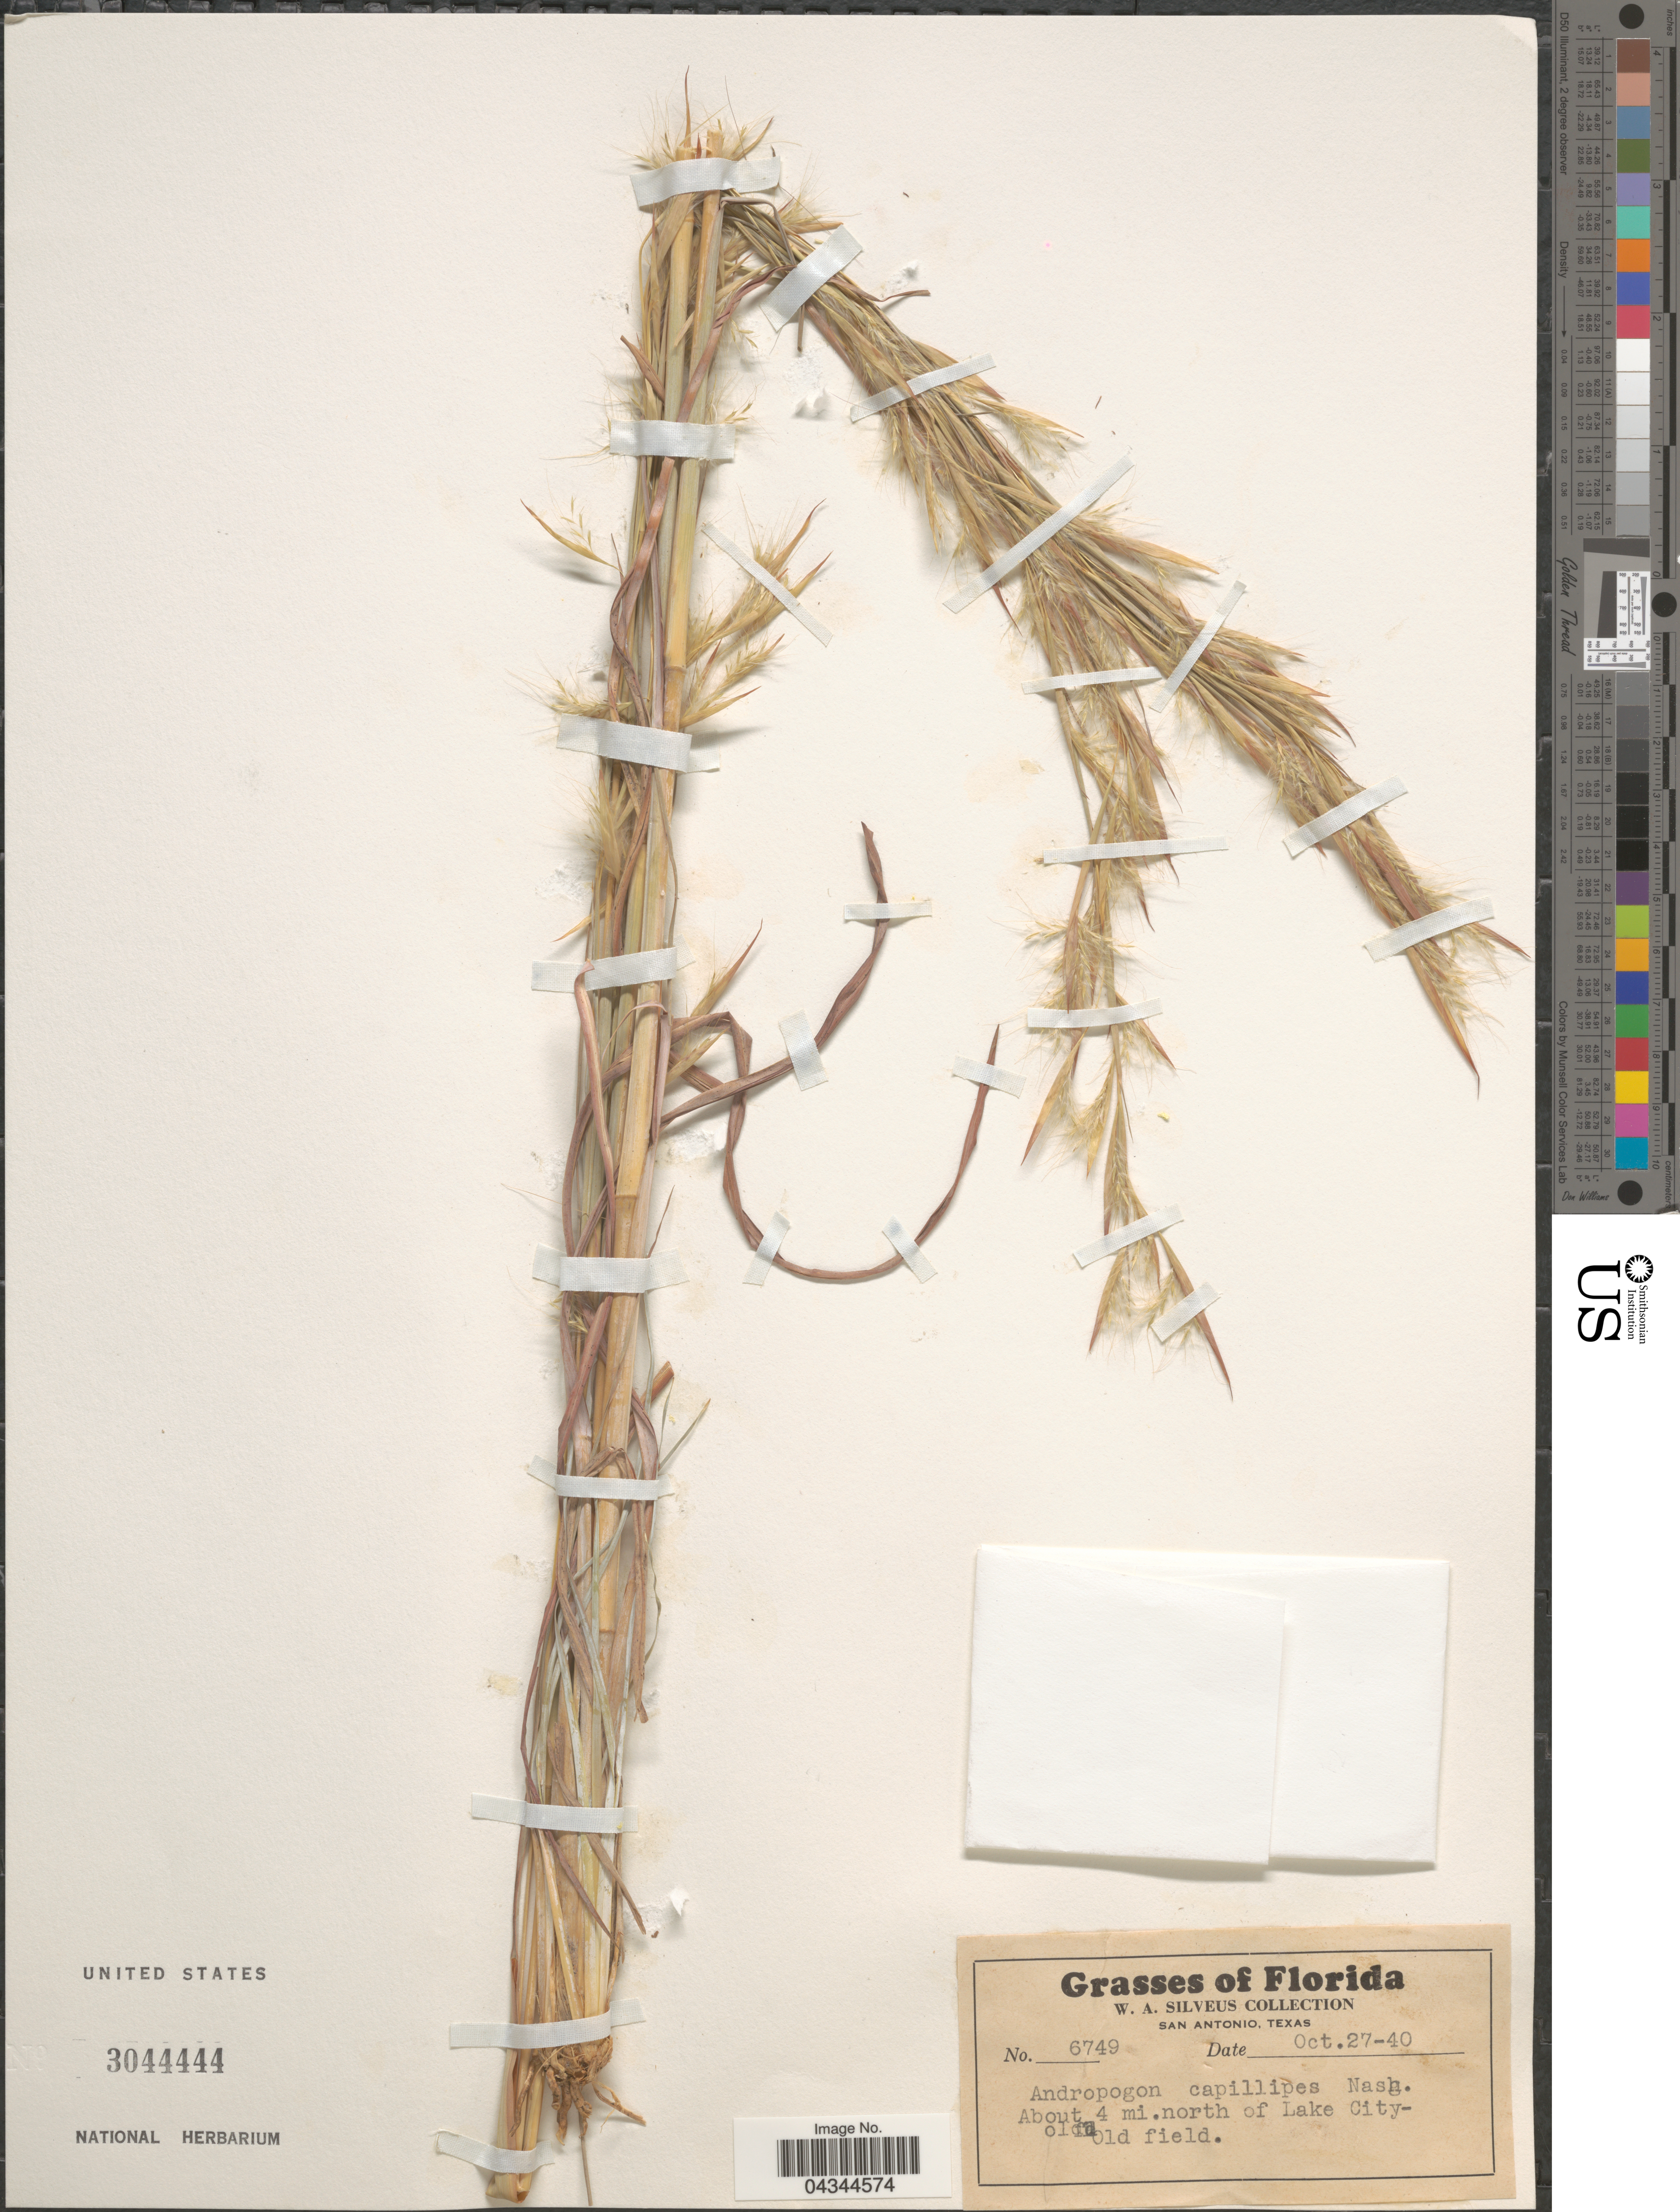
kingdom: Plantae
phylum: Tracheophyta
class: Liliopsida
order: Poales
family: Poaceae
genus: Andropogon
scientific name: Andropogon virginicus var. glaucus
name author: Hack. in A. DC.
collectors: W. Silveus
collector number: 6749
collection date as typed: Transcribed d/m/y: 27/10/40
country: United States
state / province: Florida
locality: About 4 mi.north of Lake City-Old field.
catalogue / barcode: US 3044444